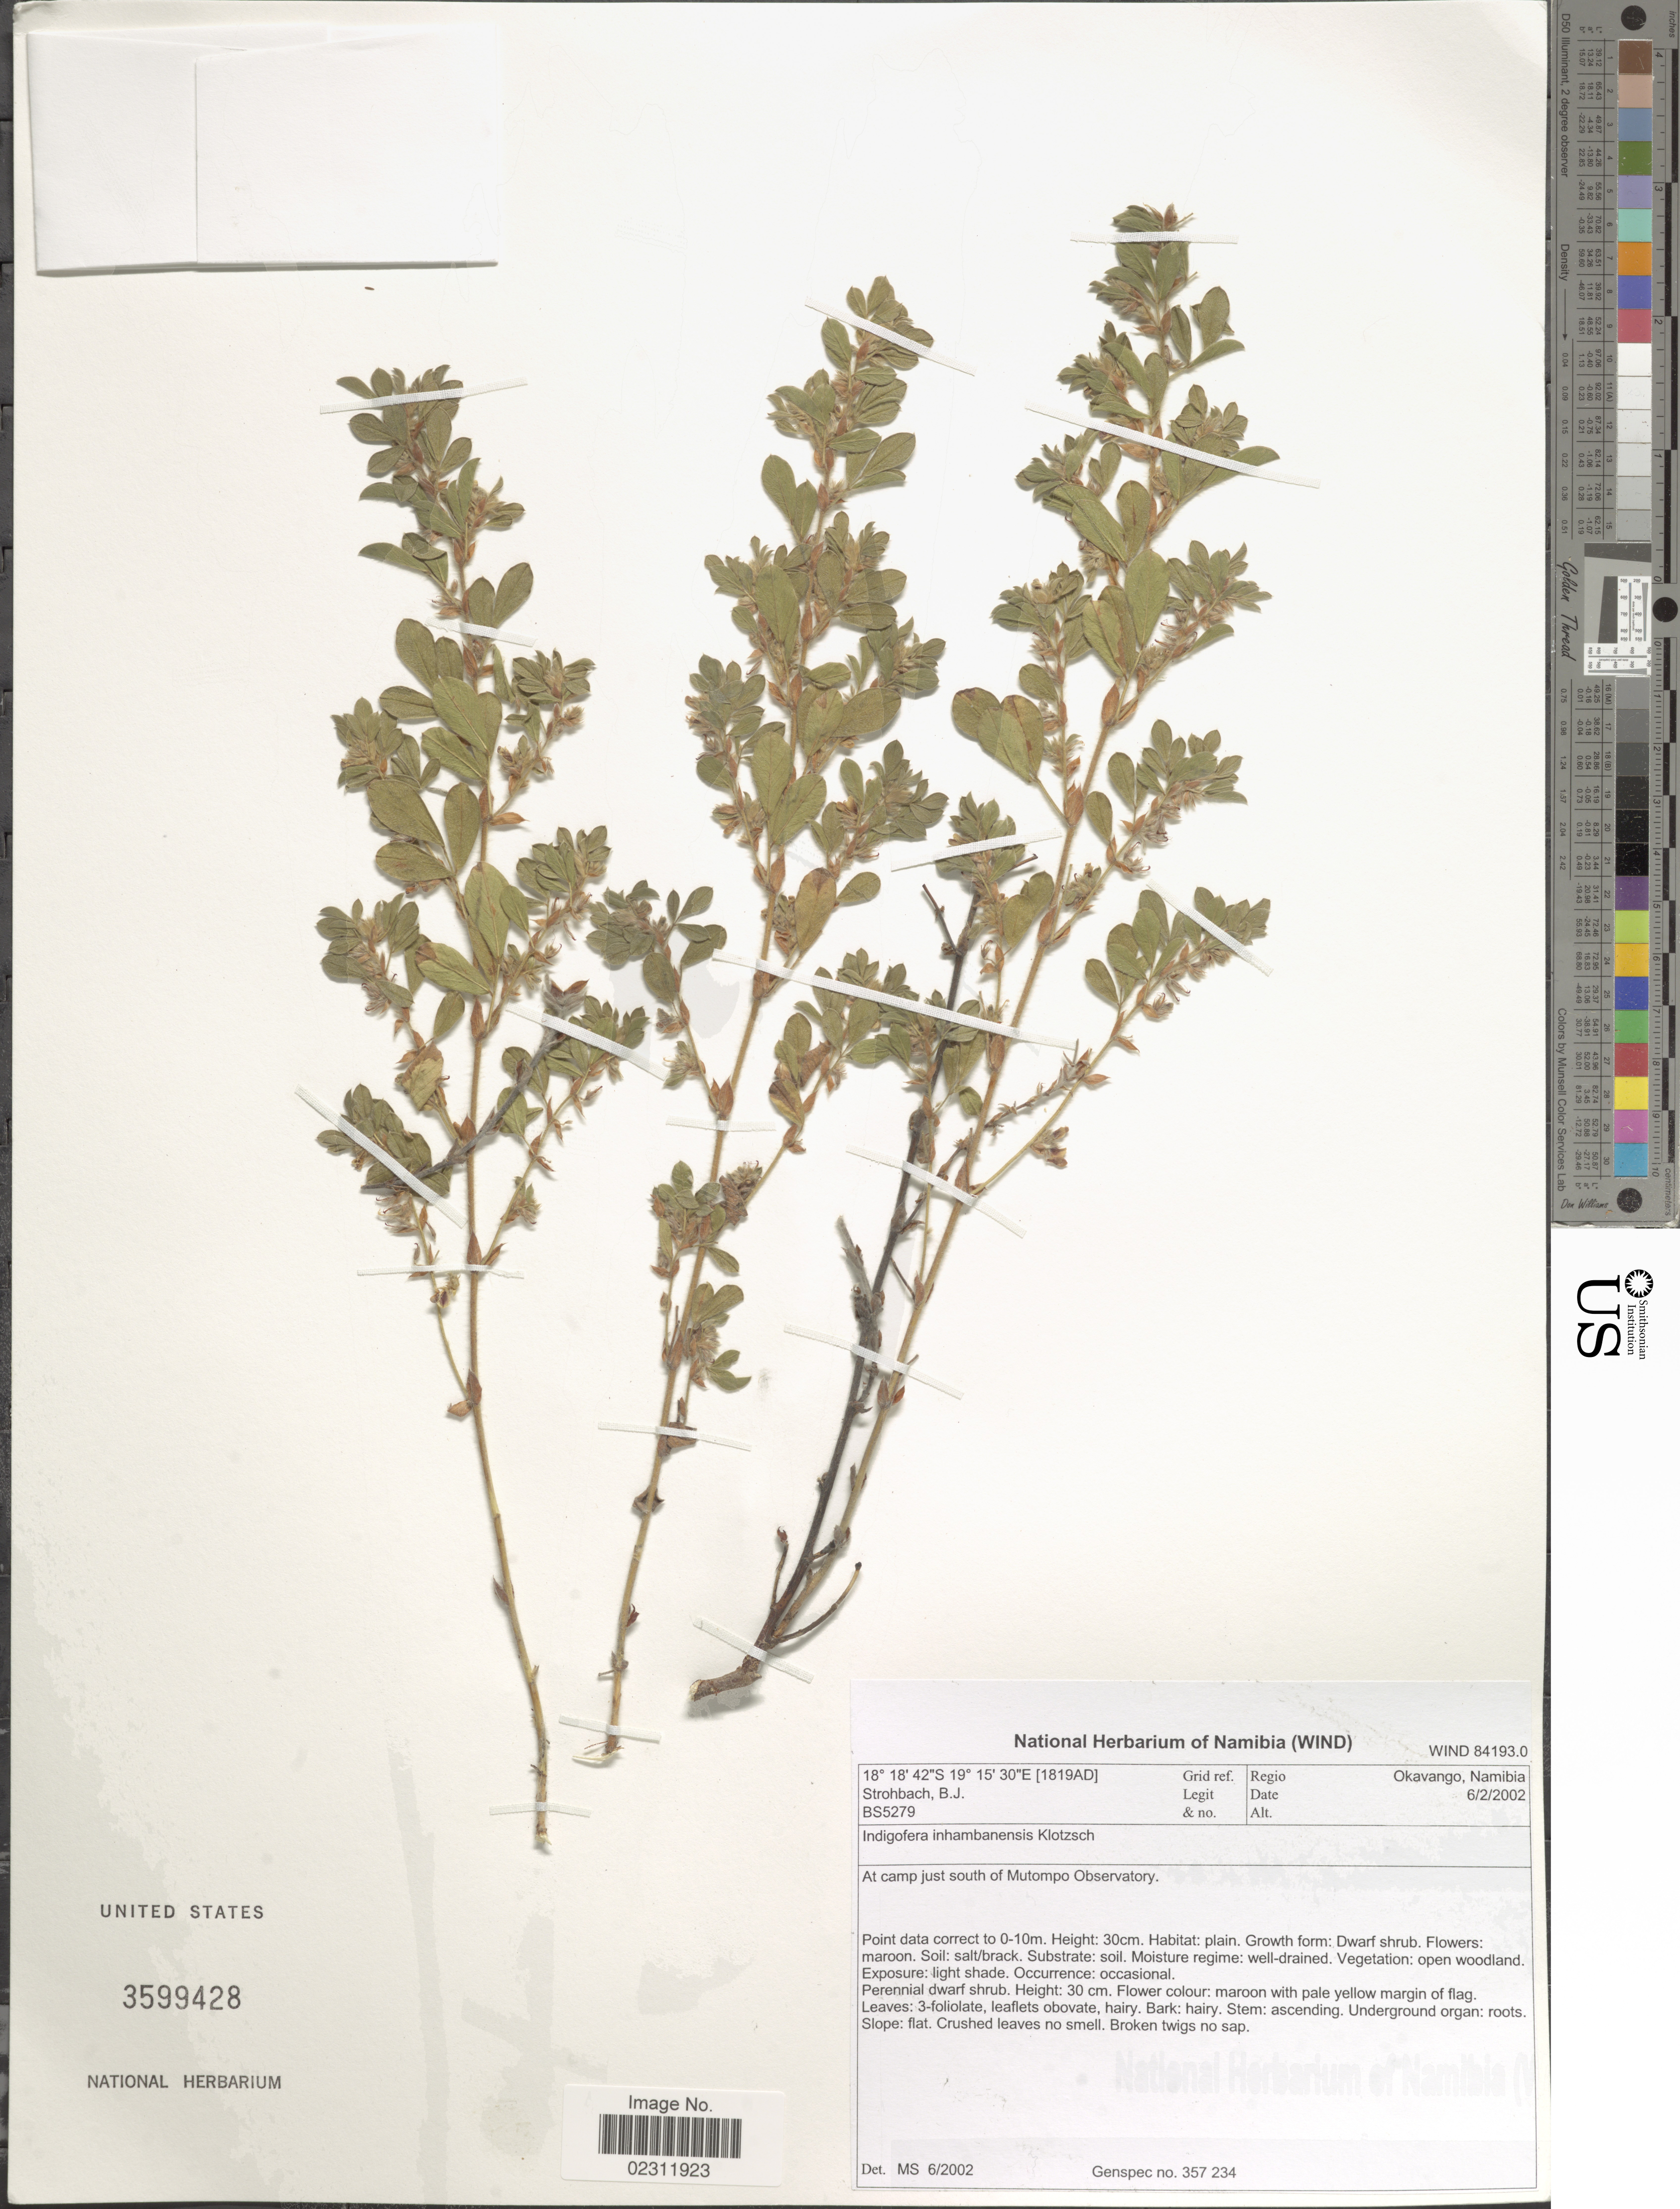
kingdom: Plantae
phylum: Tracheophyta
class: Magnoliopsida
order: Fabales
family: Fabaceae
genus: Indigofera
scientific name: Indigofera inhambanensis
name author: Klotzsch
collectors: B. Strohbach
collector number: BS5279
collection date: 2002-02-06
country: Namibia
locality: Okavango, just south of Mutompo Observatory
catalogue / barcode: US 3599428